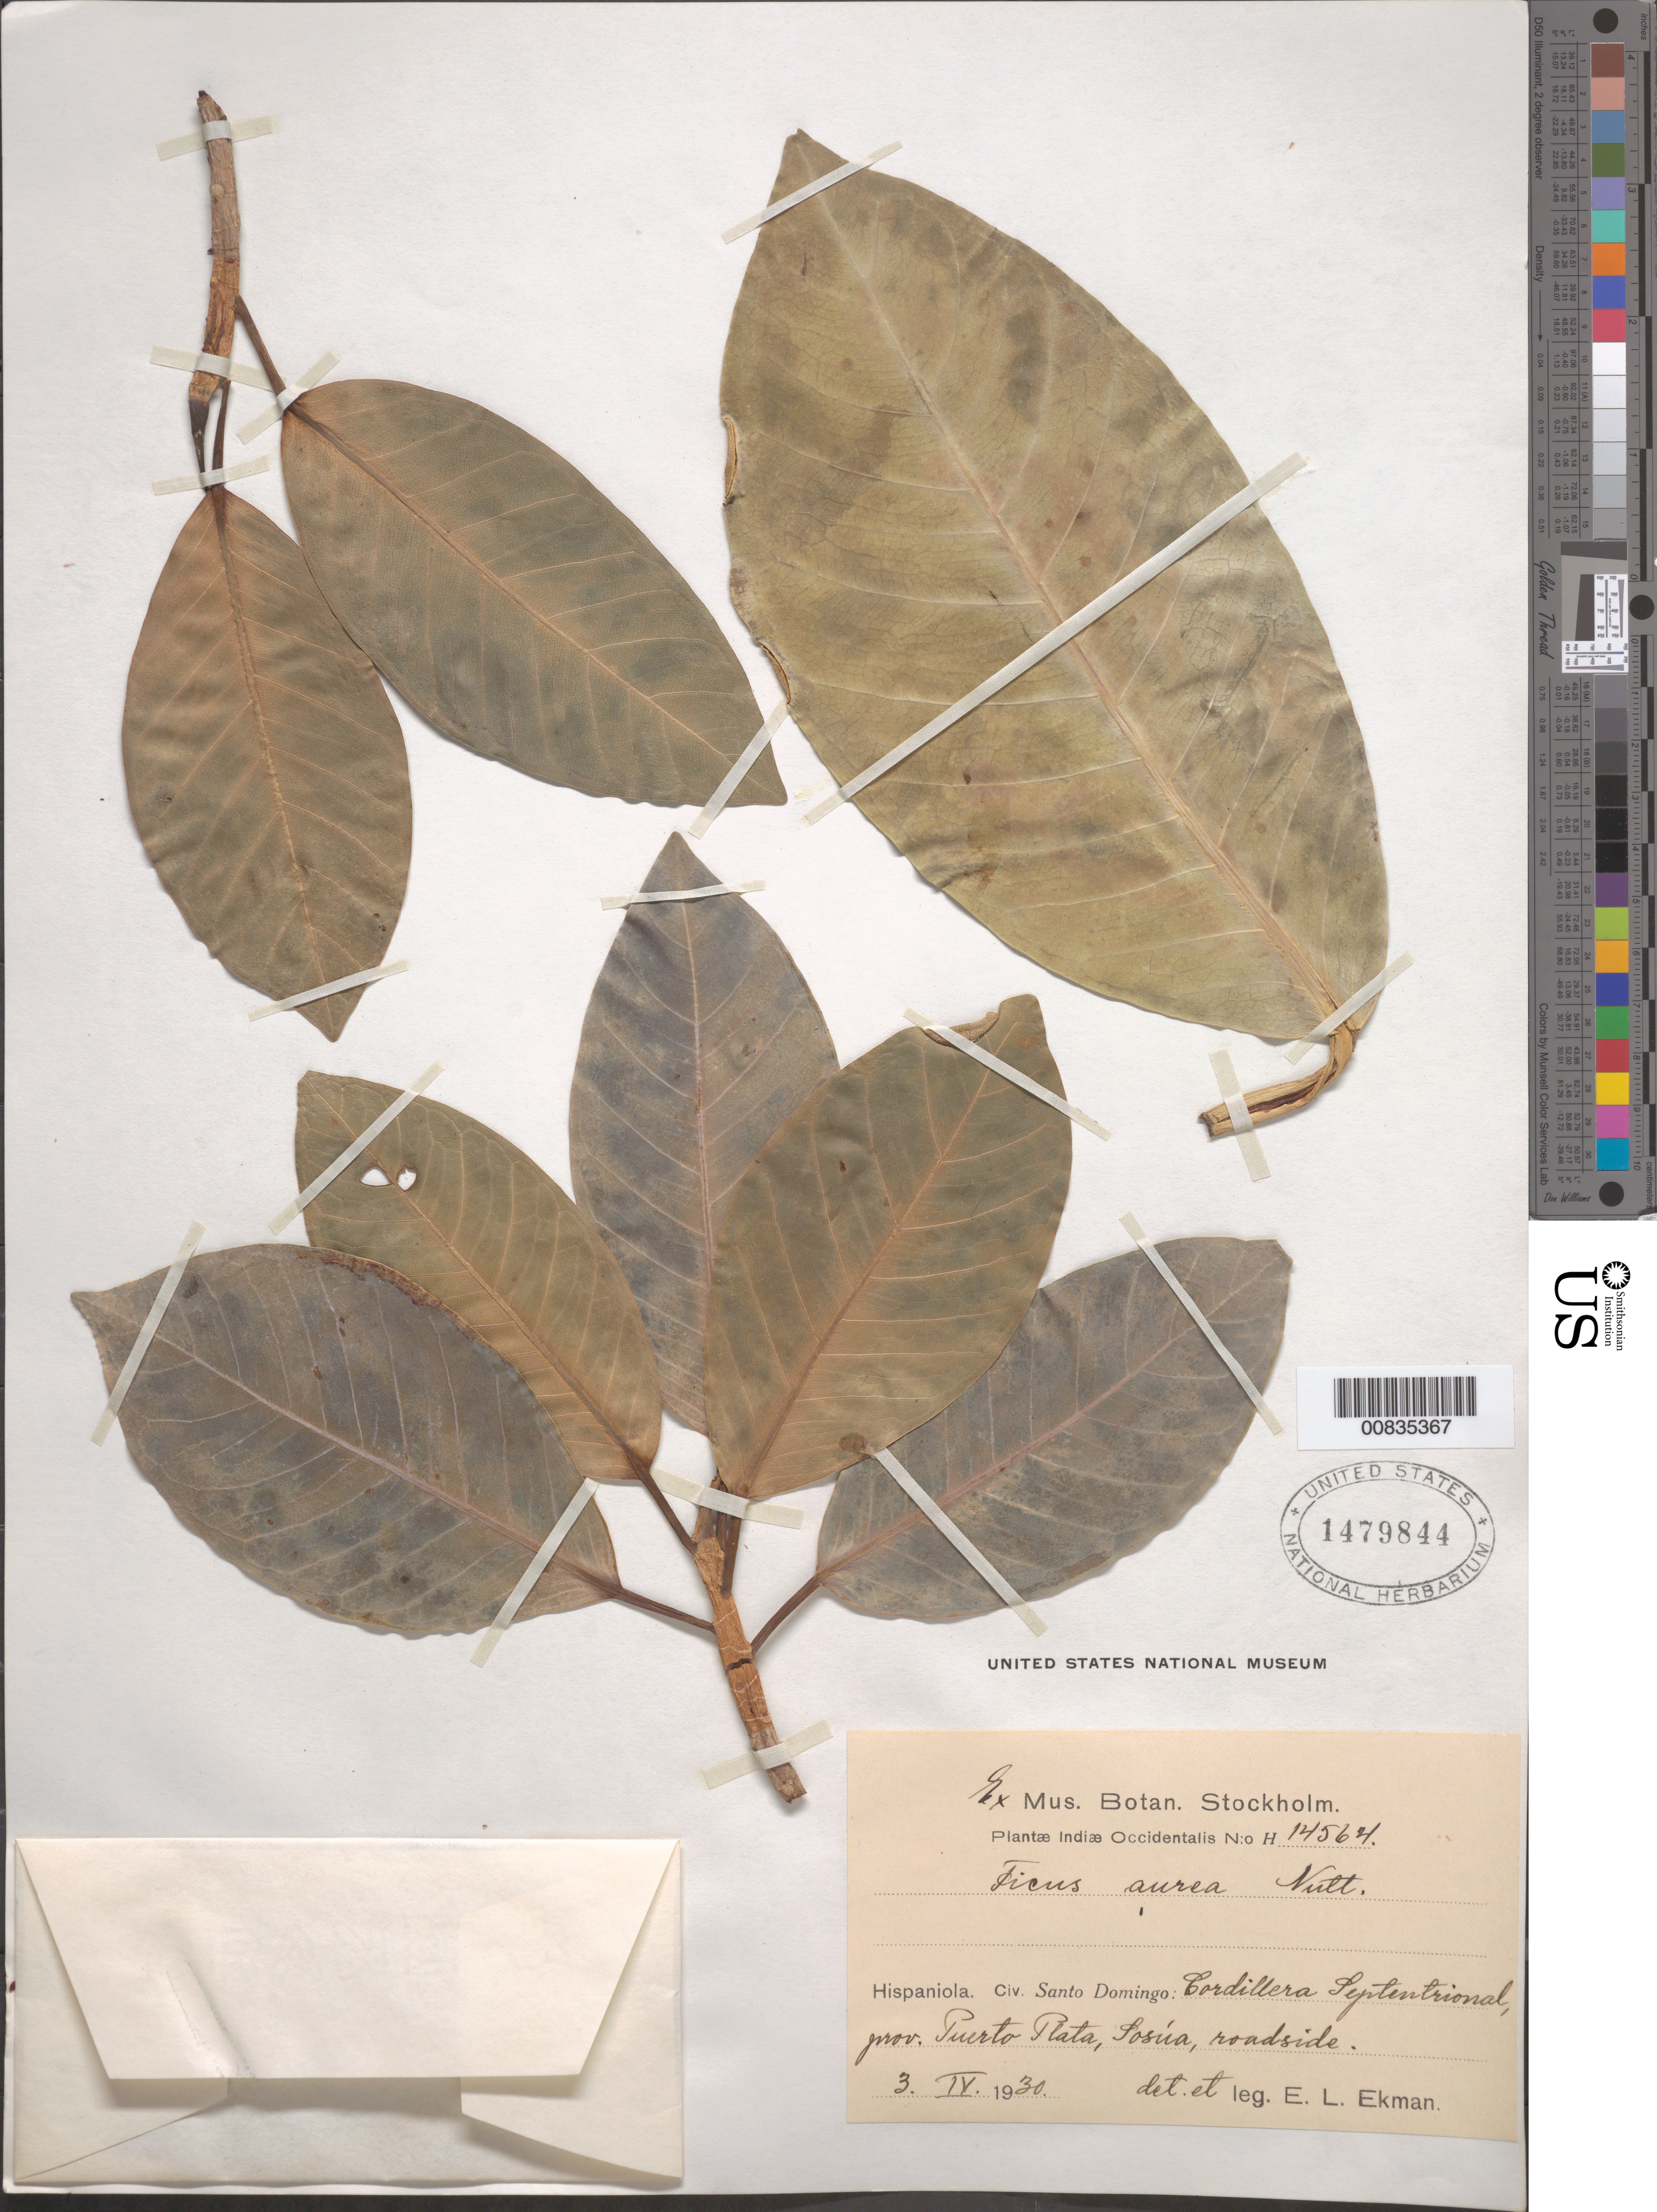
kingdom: Plantae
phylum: Tracheophyta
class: Magnoliopsida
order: Rosales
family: Moraceae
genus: Ficus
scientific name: Ficus aurea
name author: Nutt.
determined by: Ekman, E. L.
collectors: E. L. Ekman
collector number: H 14564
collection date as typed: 03 Apr 1930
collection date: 1930-04-03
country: Dominican Republic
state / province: Puerto Plata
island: Hispaniola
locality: Cordillera Septentrional, Sosúa, roadside.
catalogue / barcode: US 1479844